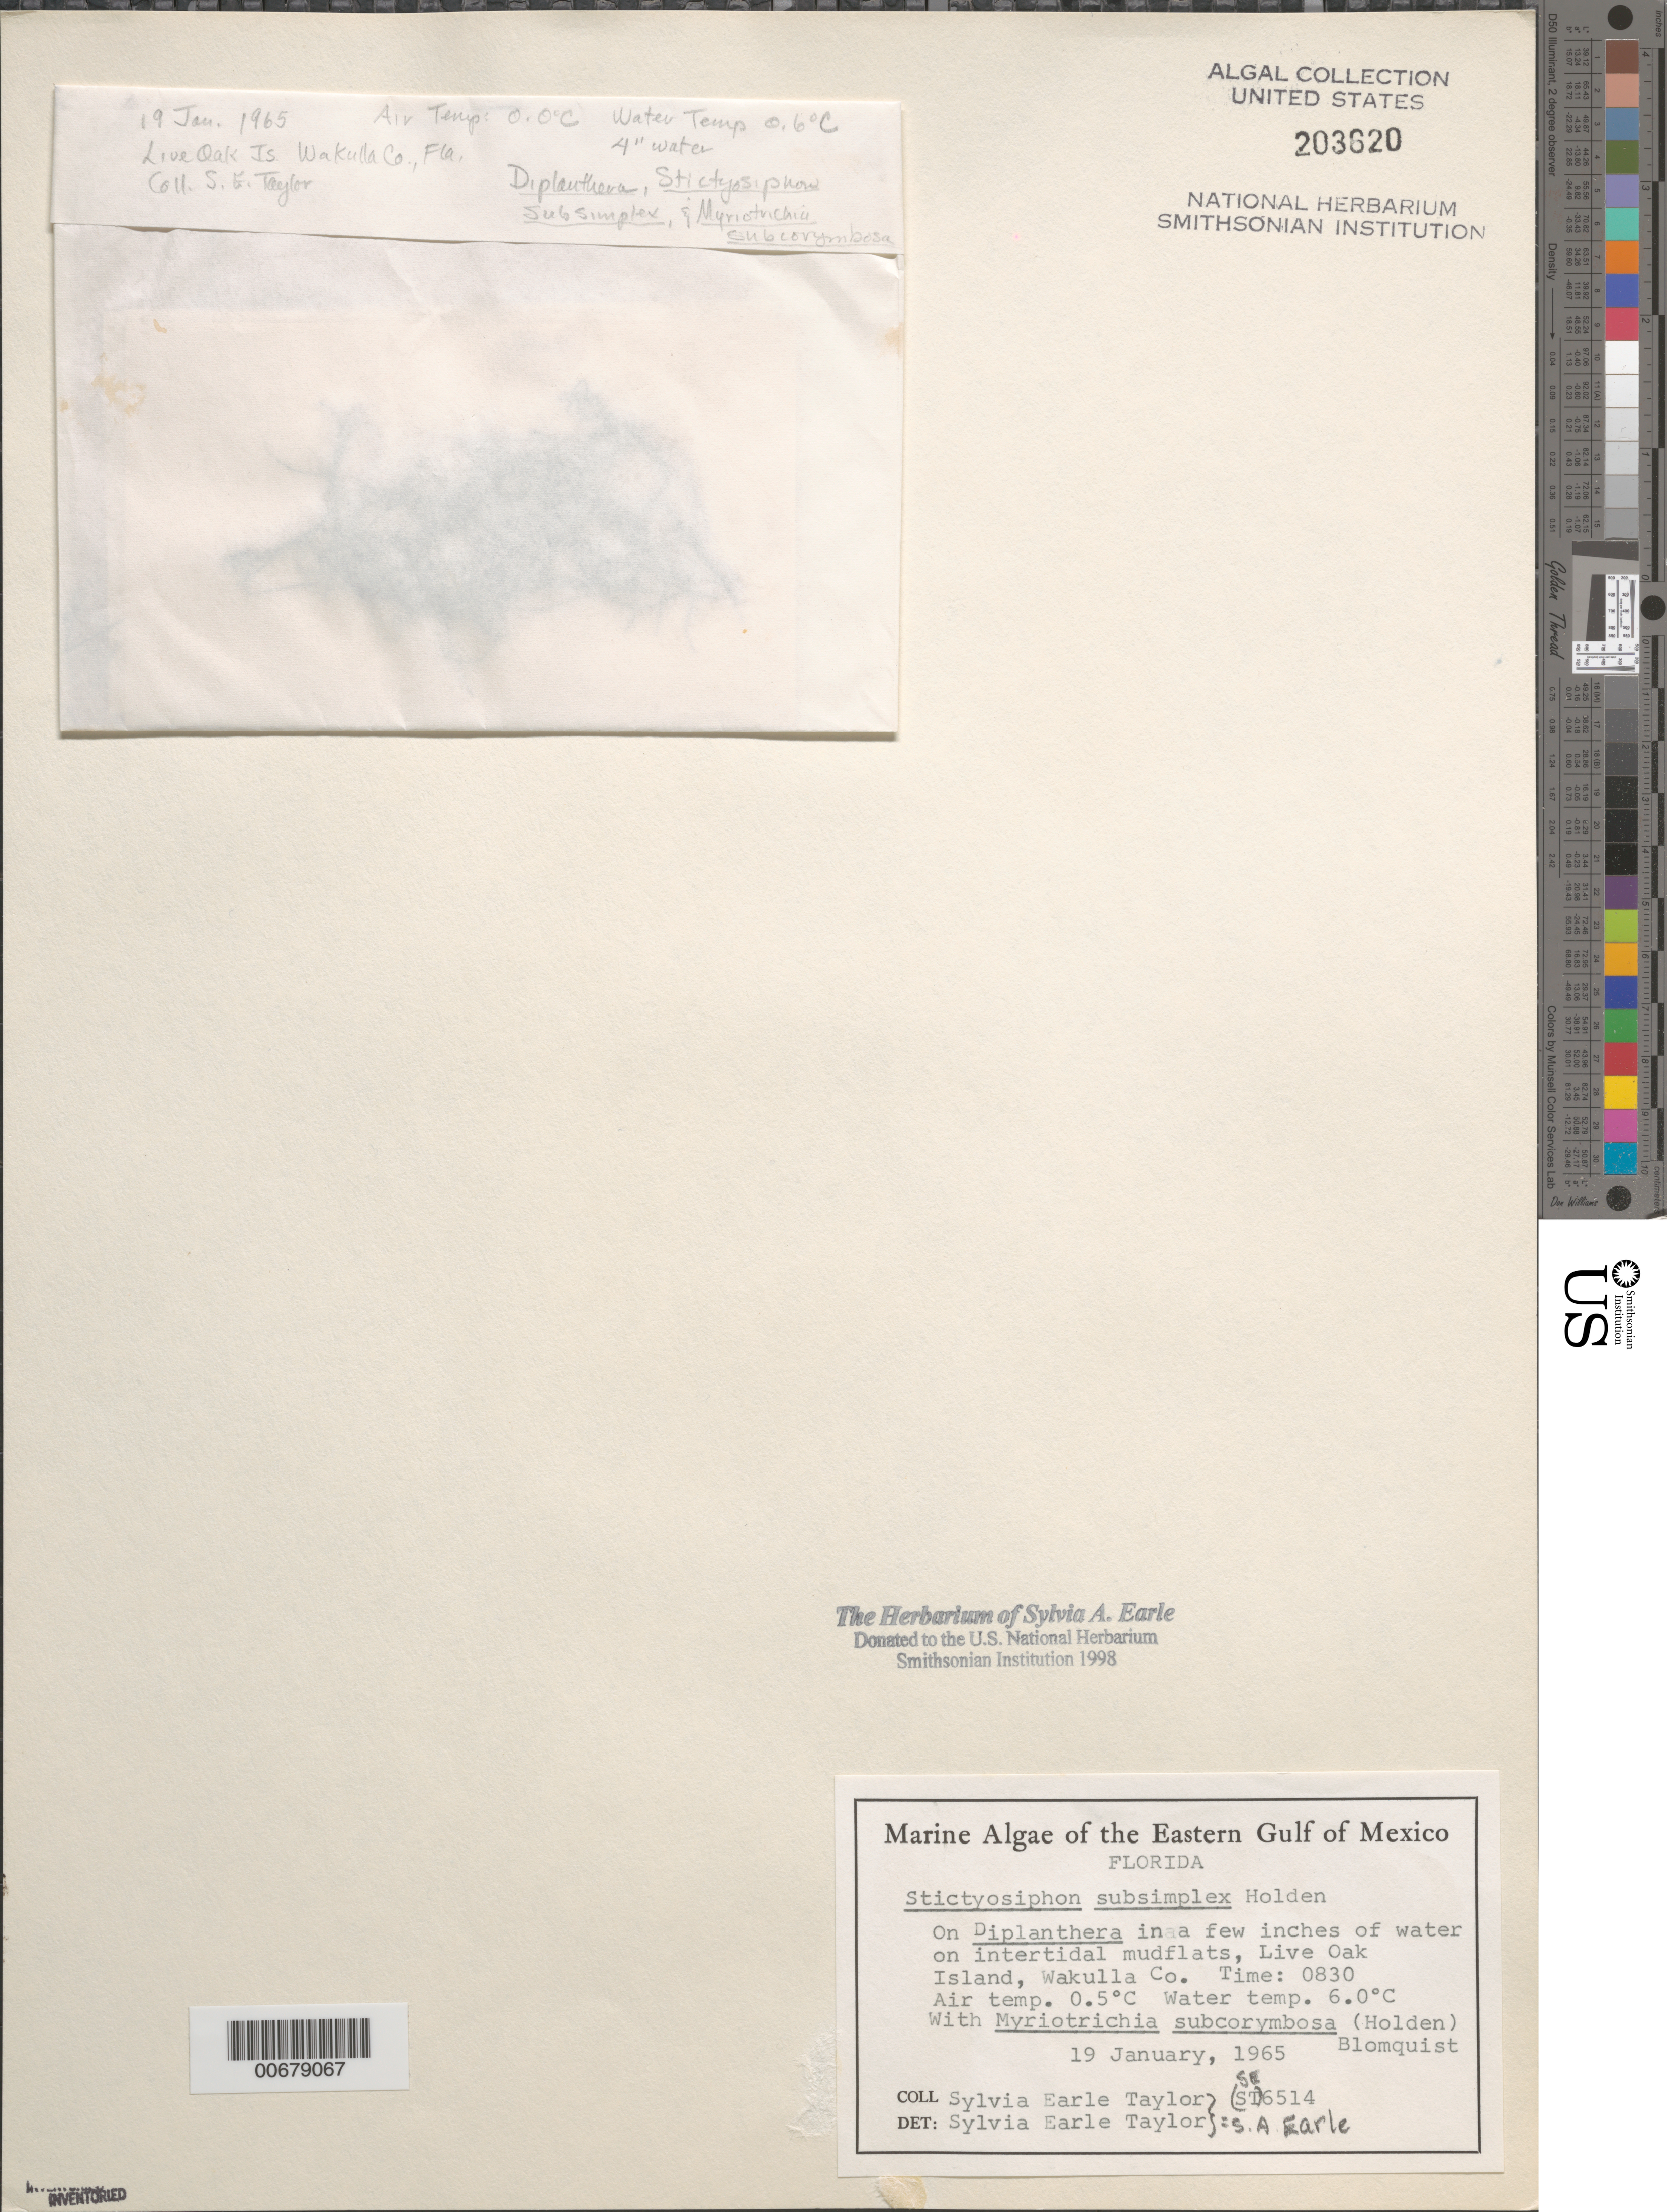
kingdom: Chromista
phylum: Ochrophyta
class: Phaeophyceae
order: Ectocarpales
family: Chordariaceae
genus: Stictyosiphon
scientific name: Stictyosiphon subsimplex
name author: I. Holden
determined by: Earle, S. A.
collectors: S. A. Earle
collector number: SE 6514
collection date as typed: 19 Jan 1965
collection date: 1965-01-19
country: United States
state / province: Florida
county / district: Wakulla County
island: Live Oak Island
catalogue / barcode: US 203620